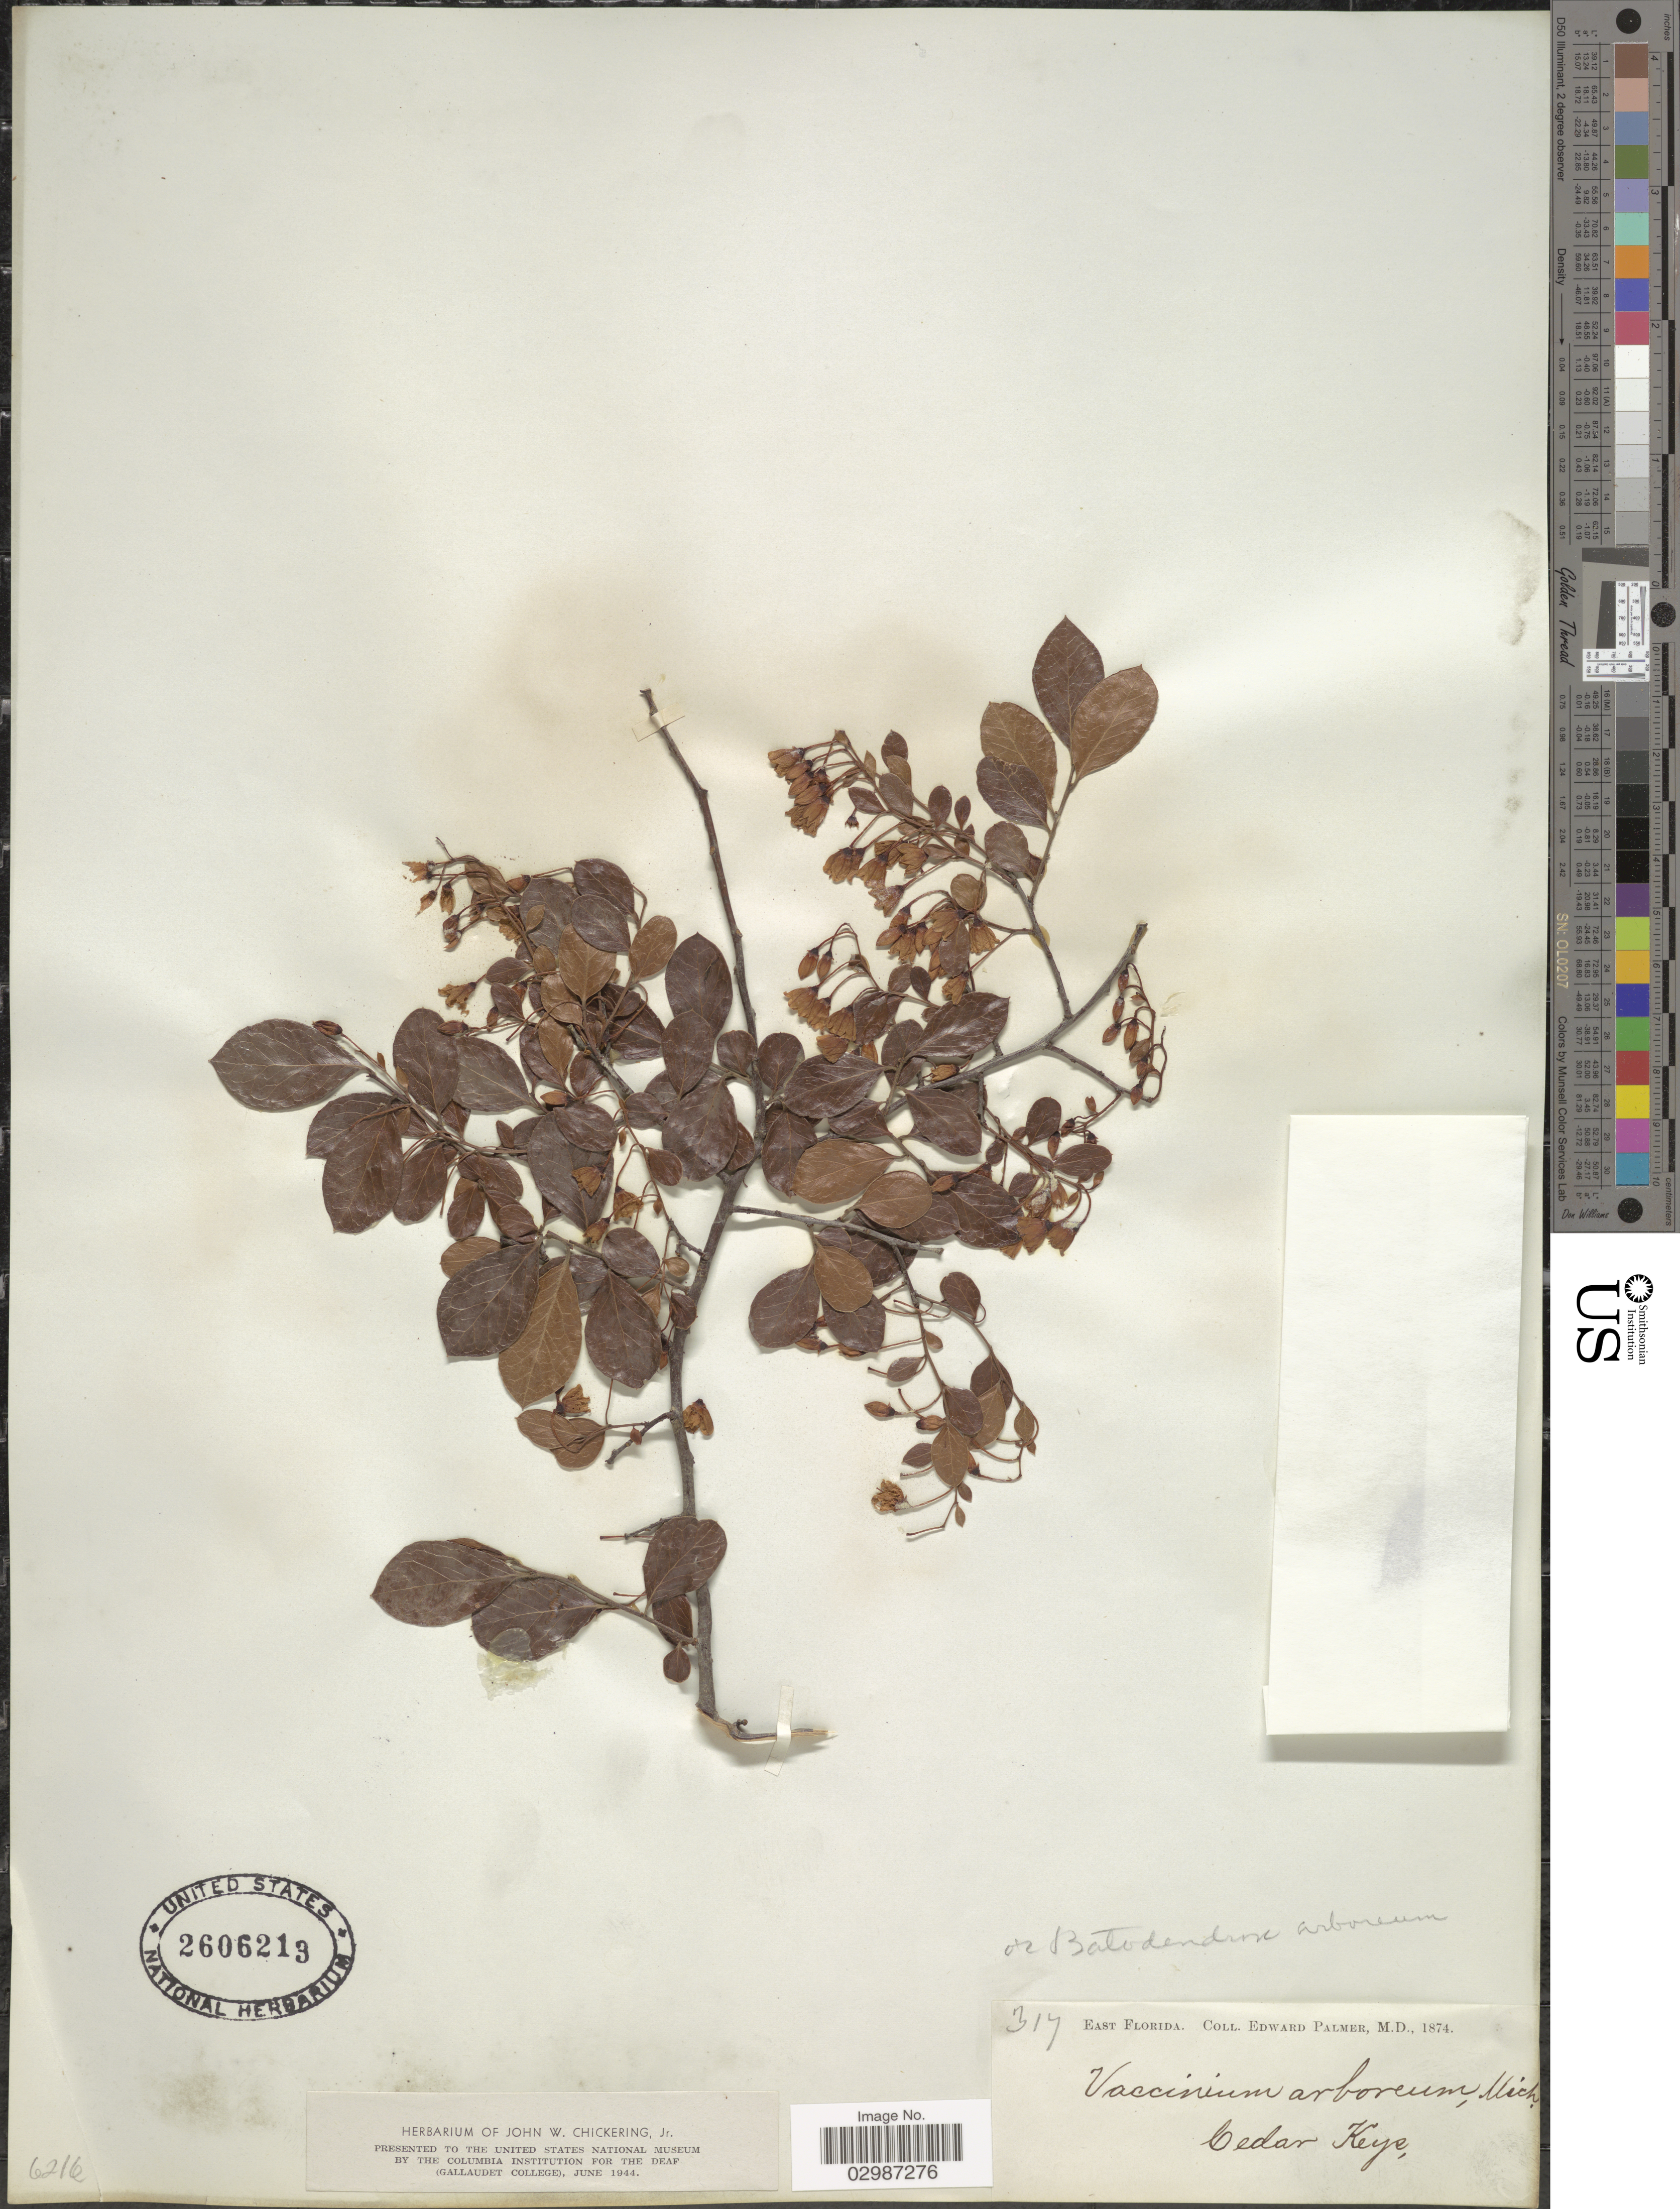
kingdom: Plantae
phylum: Tracheophyta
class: Magnoliopsida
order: Ericales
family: Ericaceae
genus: Vaccinium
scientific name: Vaccinium arboreum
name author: Marshall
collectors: E. Palmer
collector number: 317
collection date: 1874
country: United States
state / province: Florida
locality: East Florida, Cedar Keys.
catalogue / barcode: US 2606213